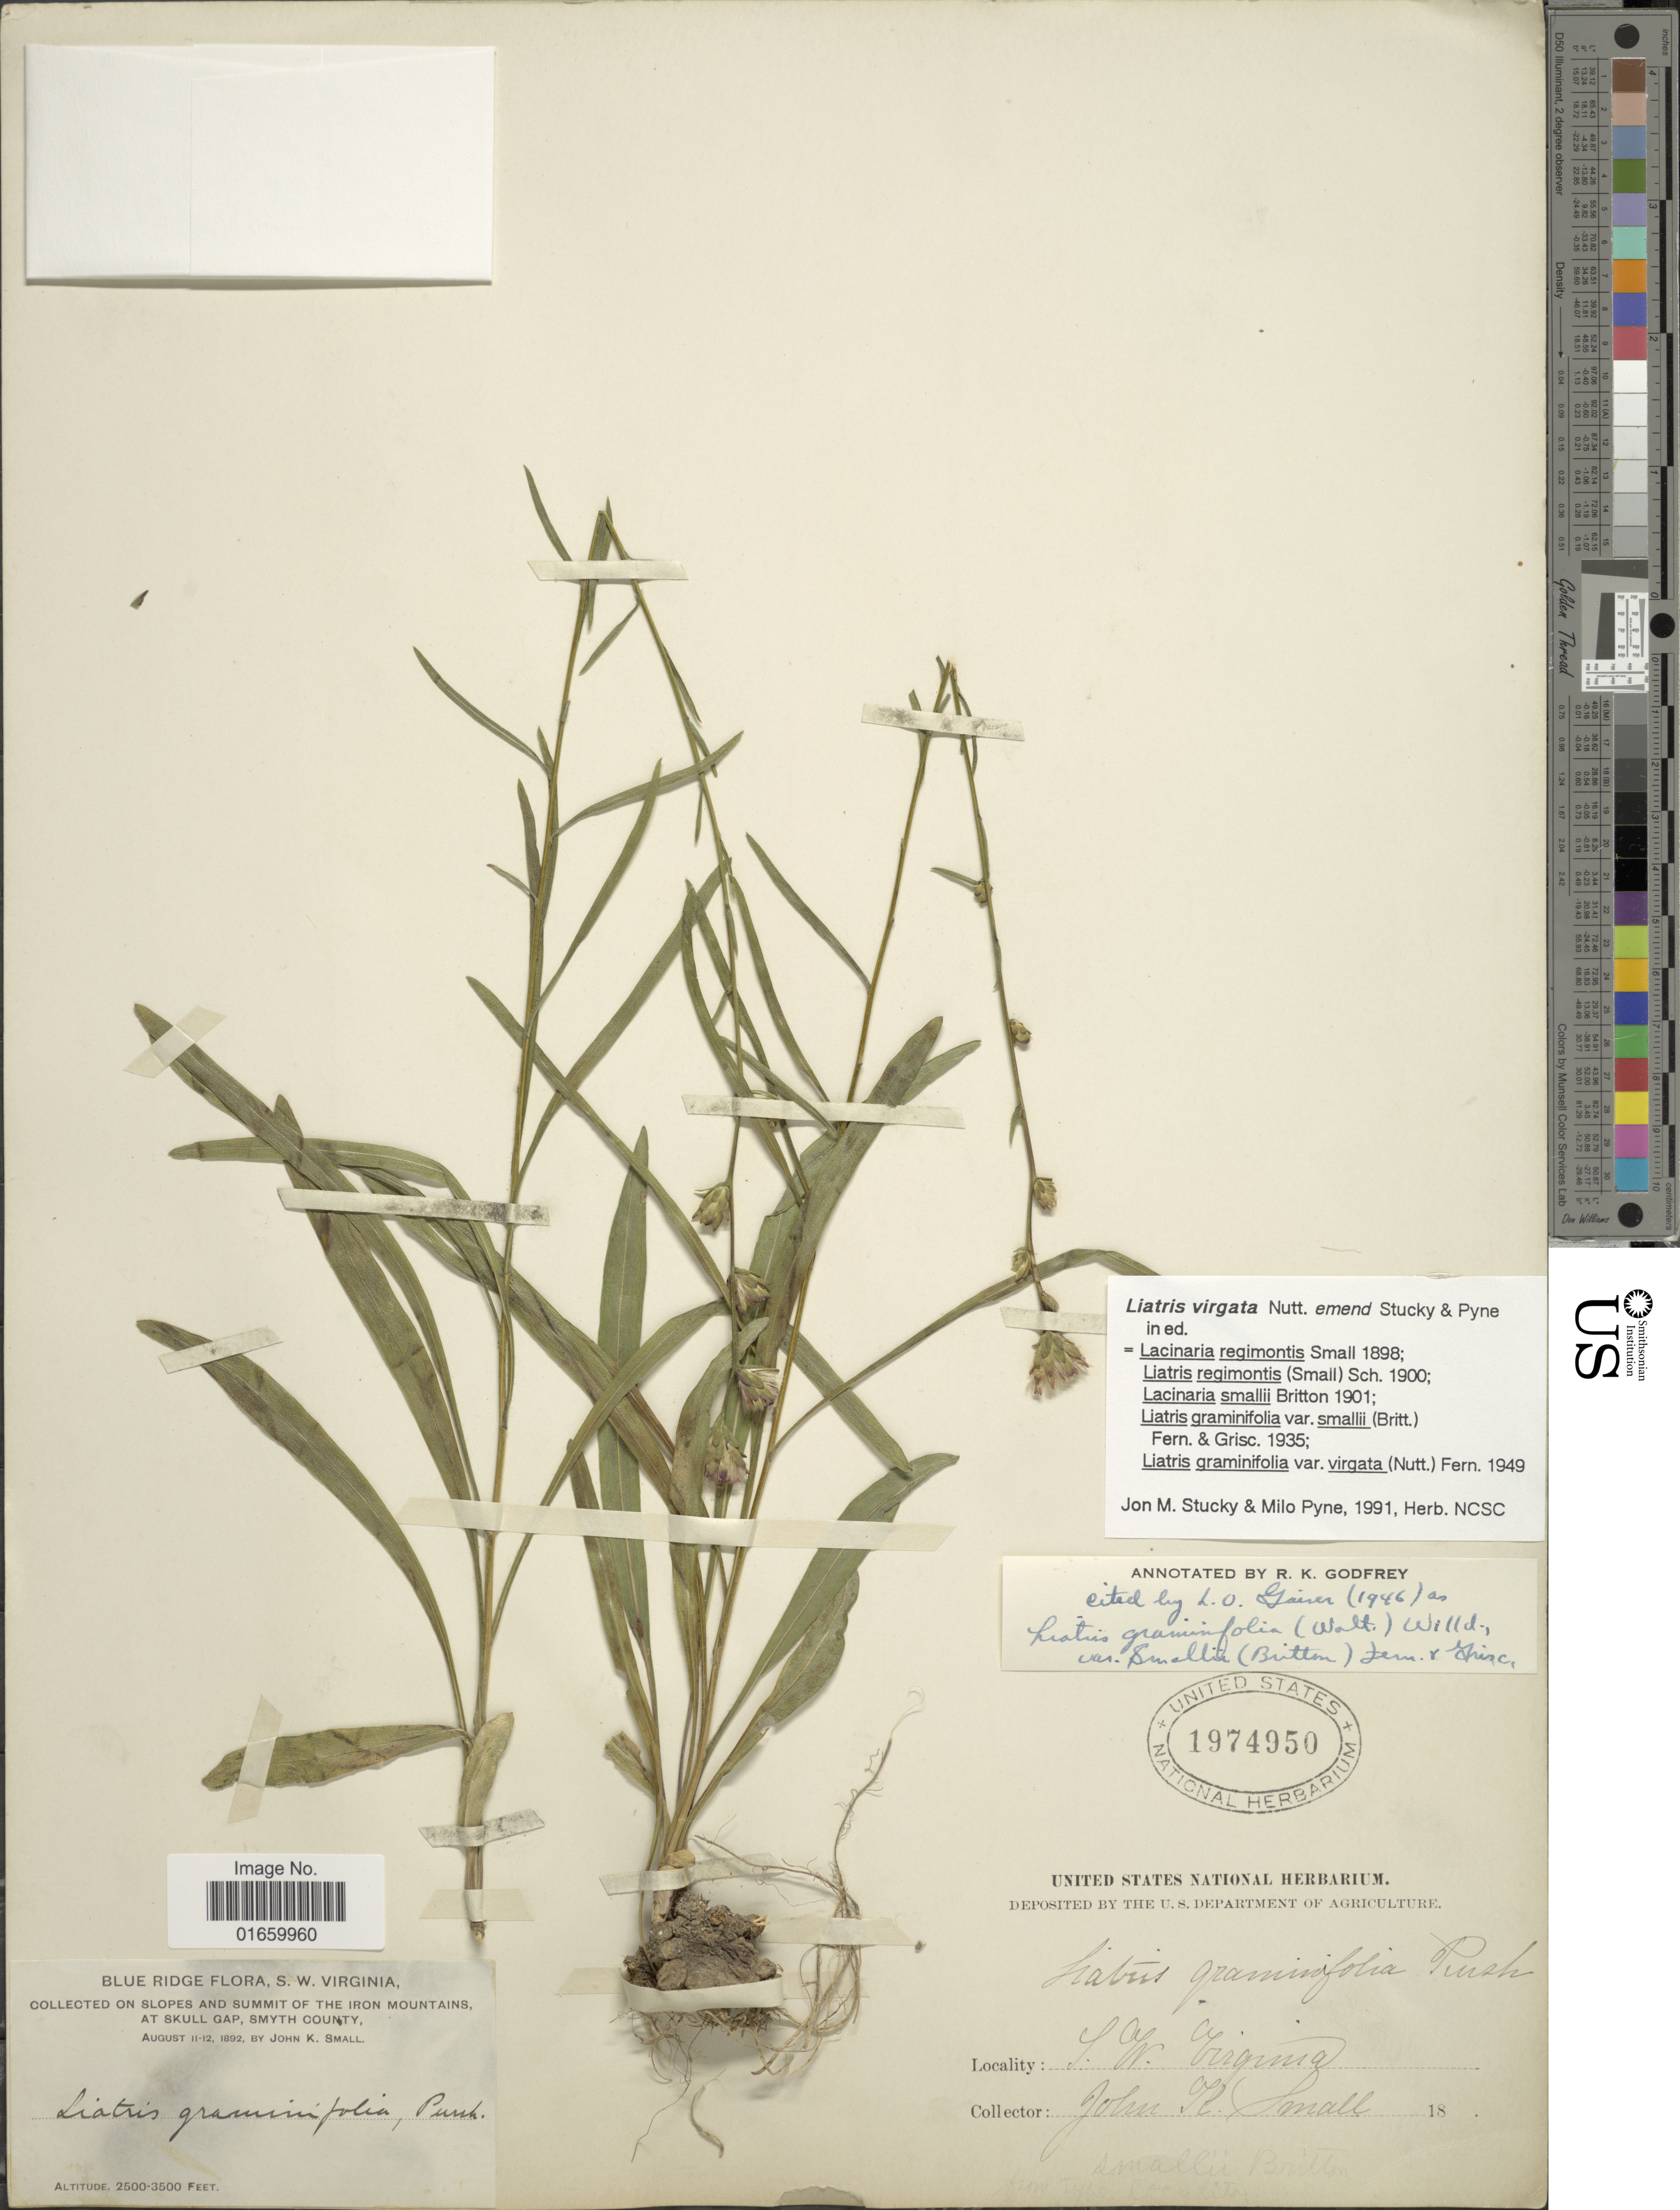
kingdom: Plantae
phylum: Tracheophyta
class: Magnoliopsida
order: Asterales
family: Asteraceae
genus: Liatris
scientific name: Liatris virgata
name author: Nutt.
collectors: J. K. Small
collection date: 1892-08-11/1892-08-12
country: United States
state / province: Virginia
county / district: Smyth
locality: S. W. Virginia, slopes and summit of the iron mountains, at skull gap, Smyth County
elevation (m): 762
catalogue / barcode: US 1974950